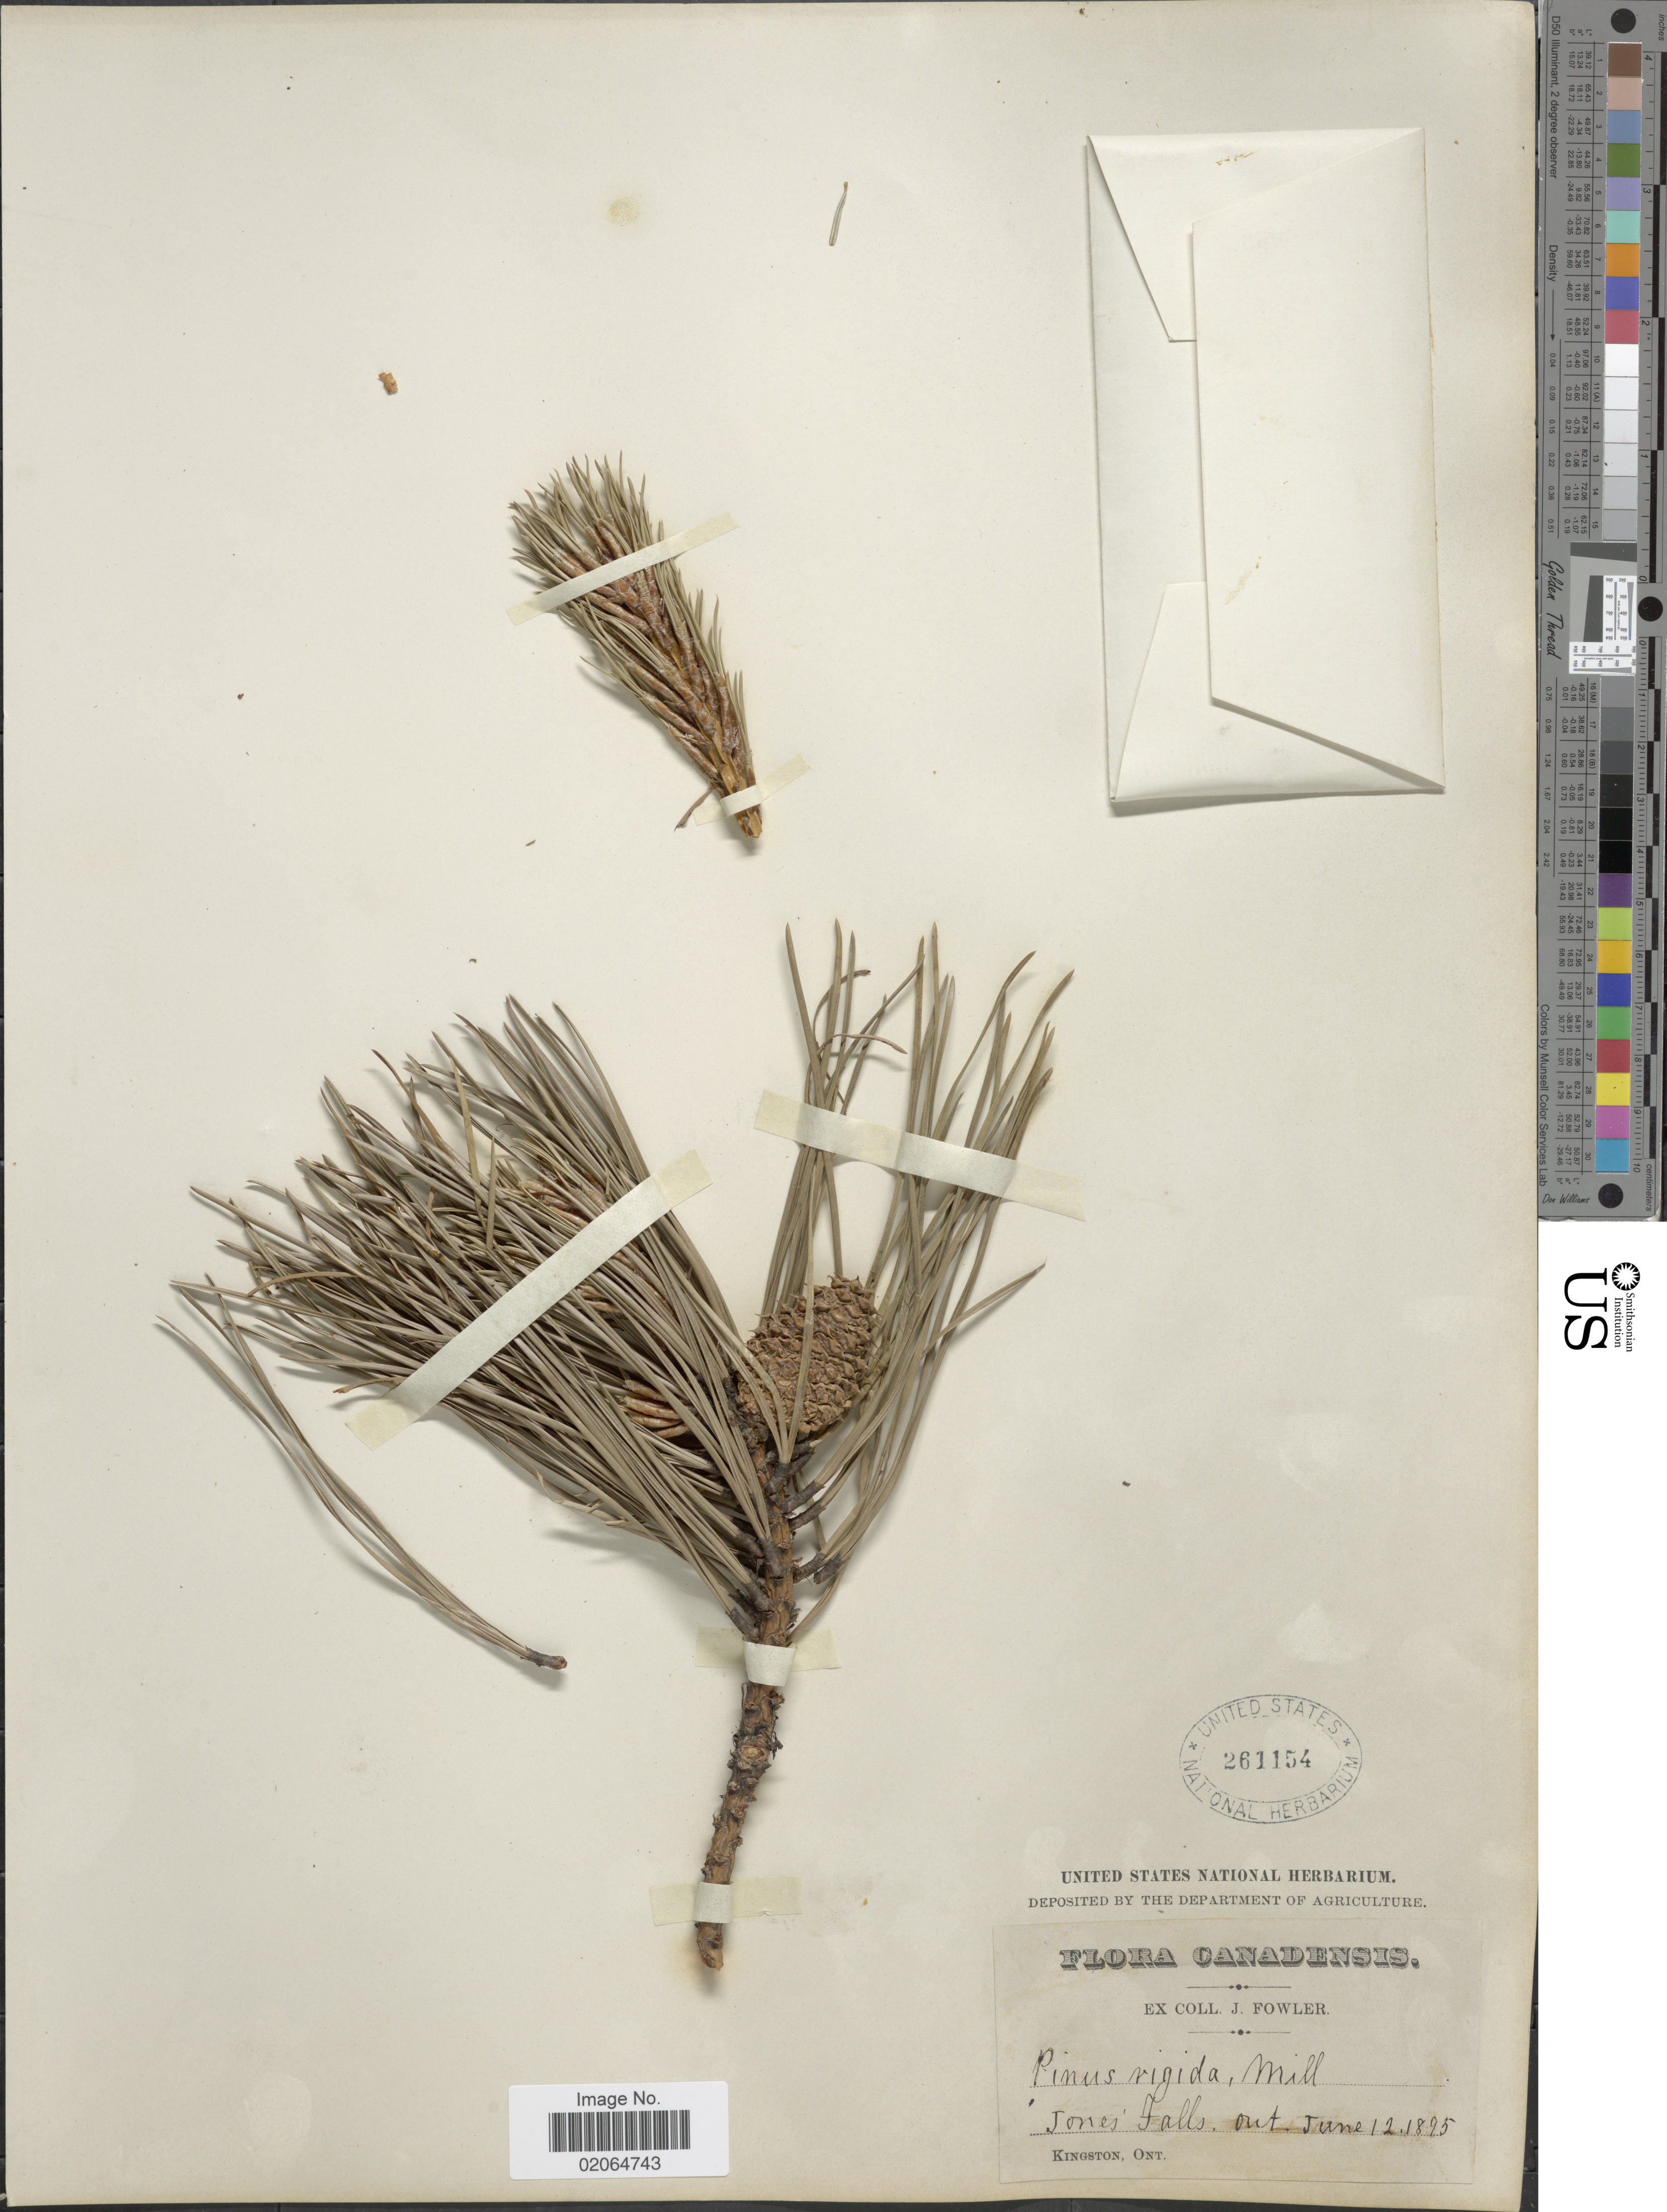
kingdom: Plantae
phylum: Tracheophyta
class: Pinopsida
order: Pinales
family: Pinaceae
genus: Pinus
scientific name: Pinus rigida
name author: Mill.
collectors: J. P. Fowler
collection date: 1895-06-12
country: Canada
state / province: Ontario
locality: Jones' Falls, Kingston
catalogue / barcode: US 261154